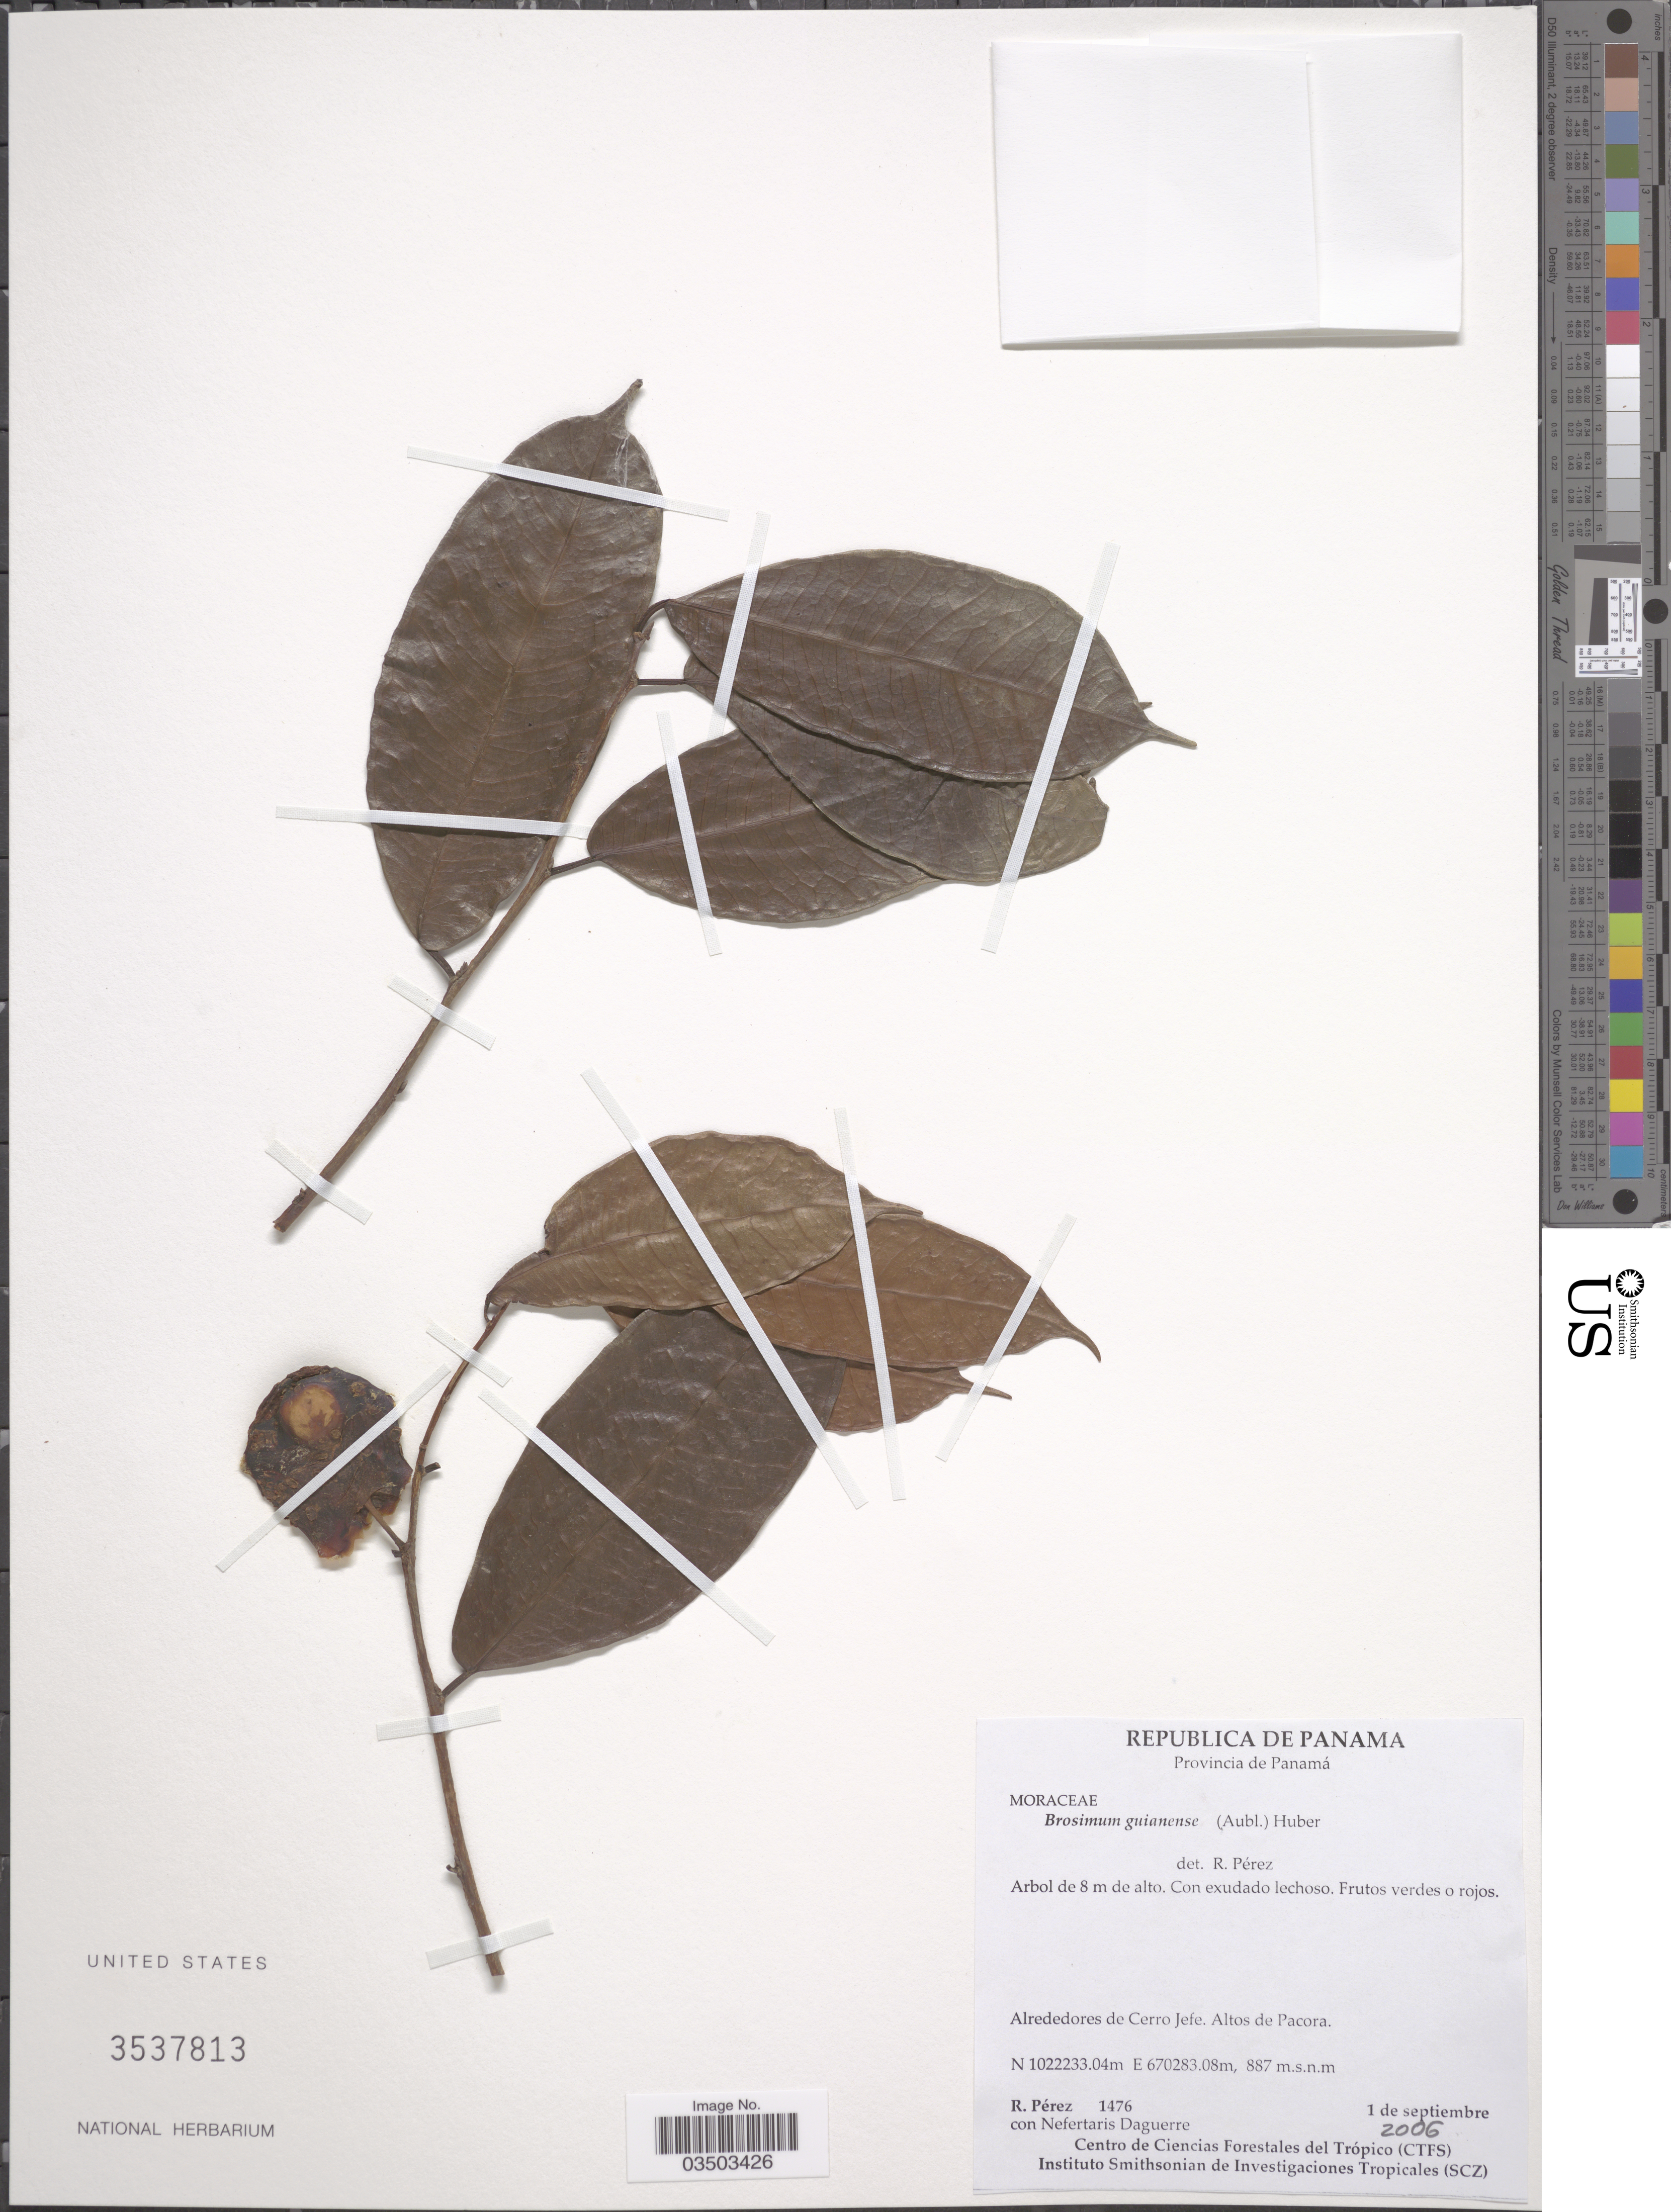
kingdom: Plantae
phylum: Tracheophyta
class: Magnoliopsida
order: Rosales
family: Moraceae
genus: Brosimum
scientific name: Brosimum guianense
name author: (Aubl.) Huber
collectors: R. Perez & N. Daguerre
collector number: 1476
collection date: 2006-09-01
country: Panama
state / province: Panamá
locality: Alrededores de Cerro Jefe. Altos de Pacora.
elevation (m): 887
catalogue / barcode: US 3537813